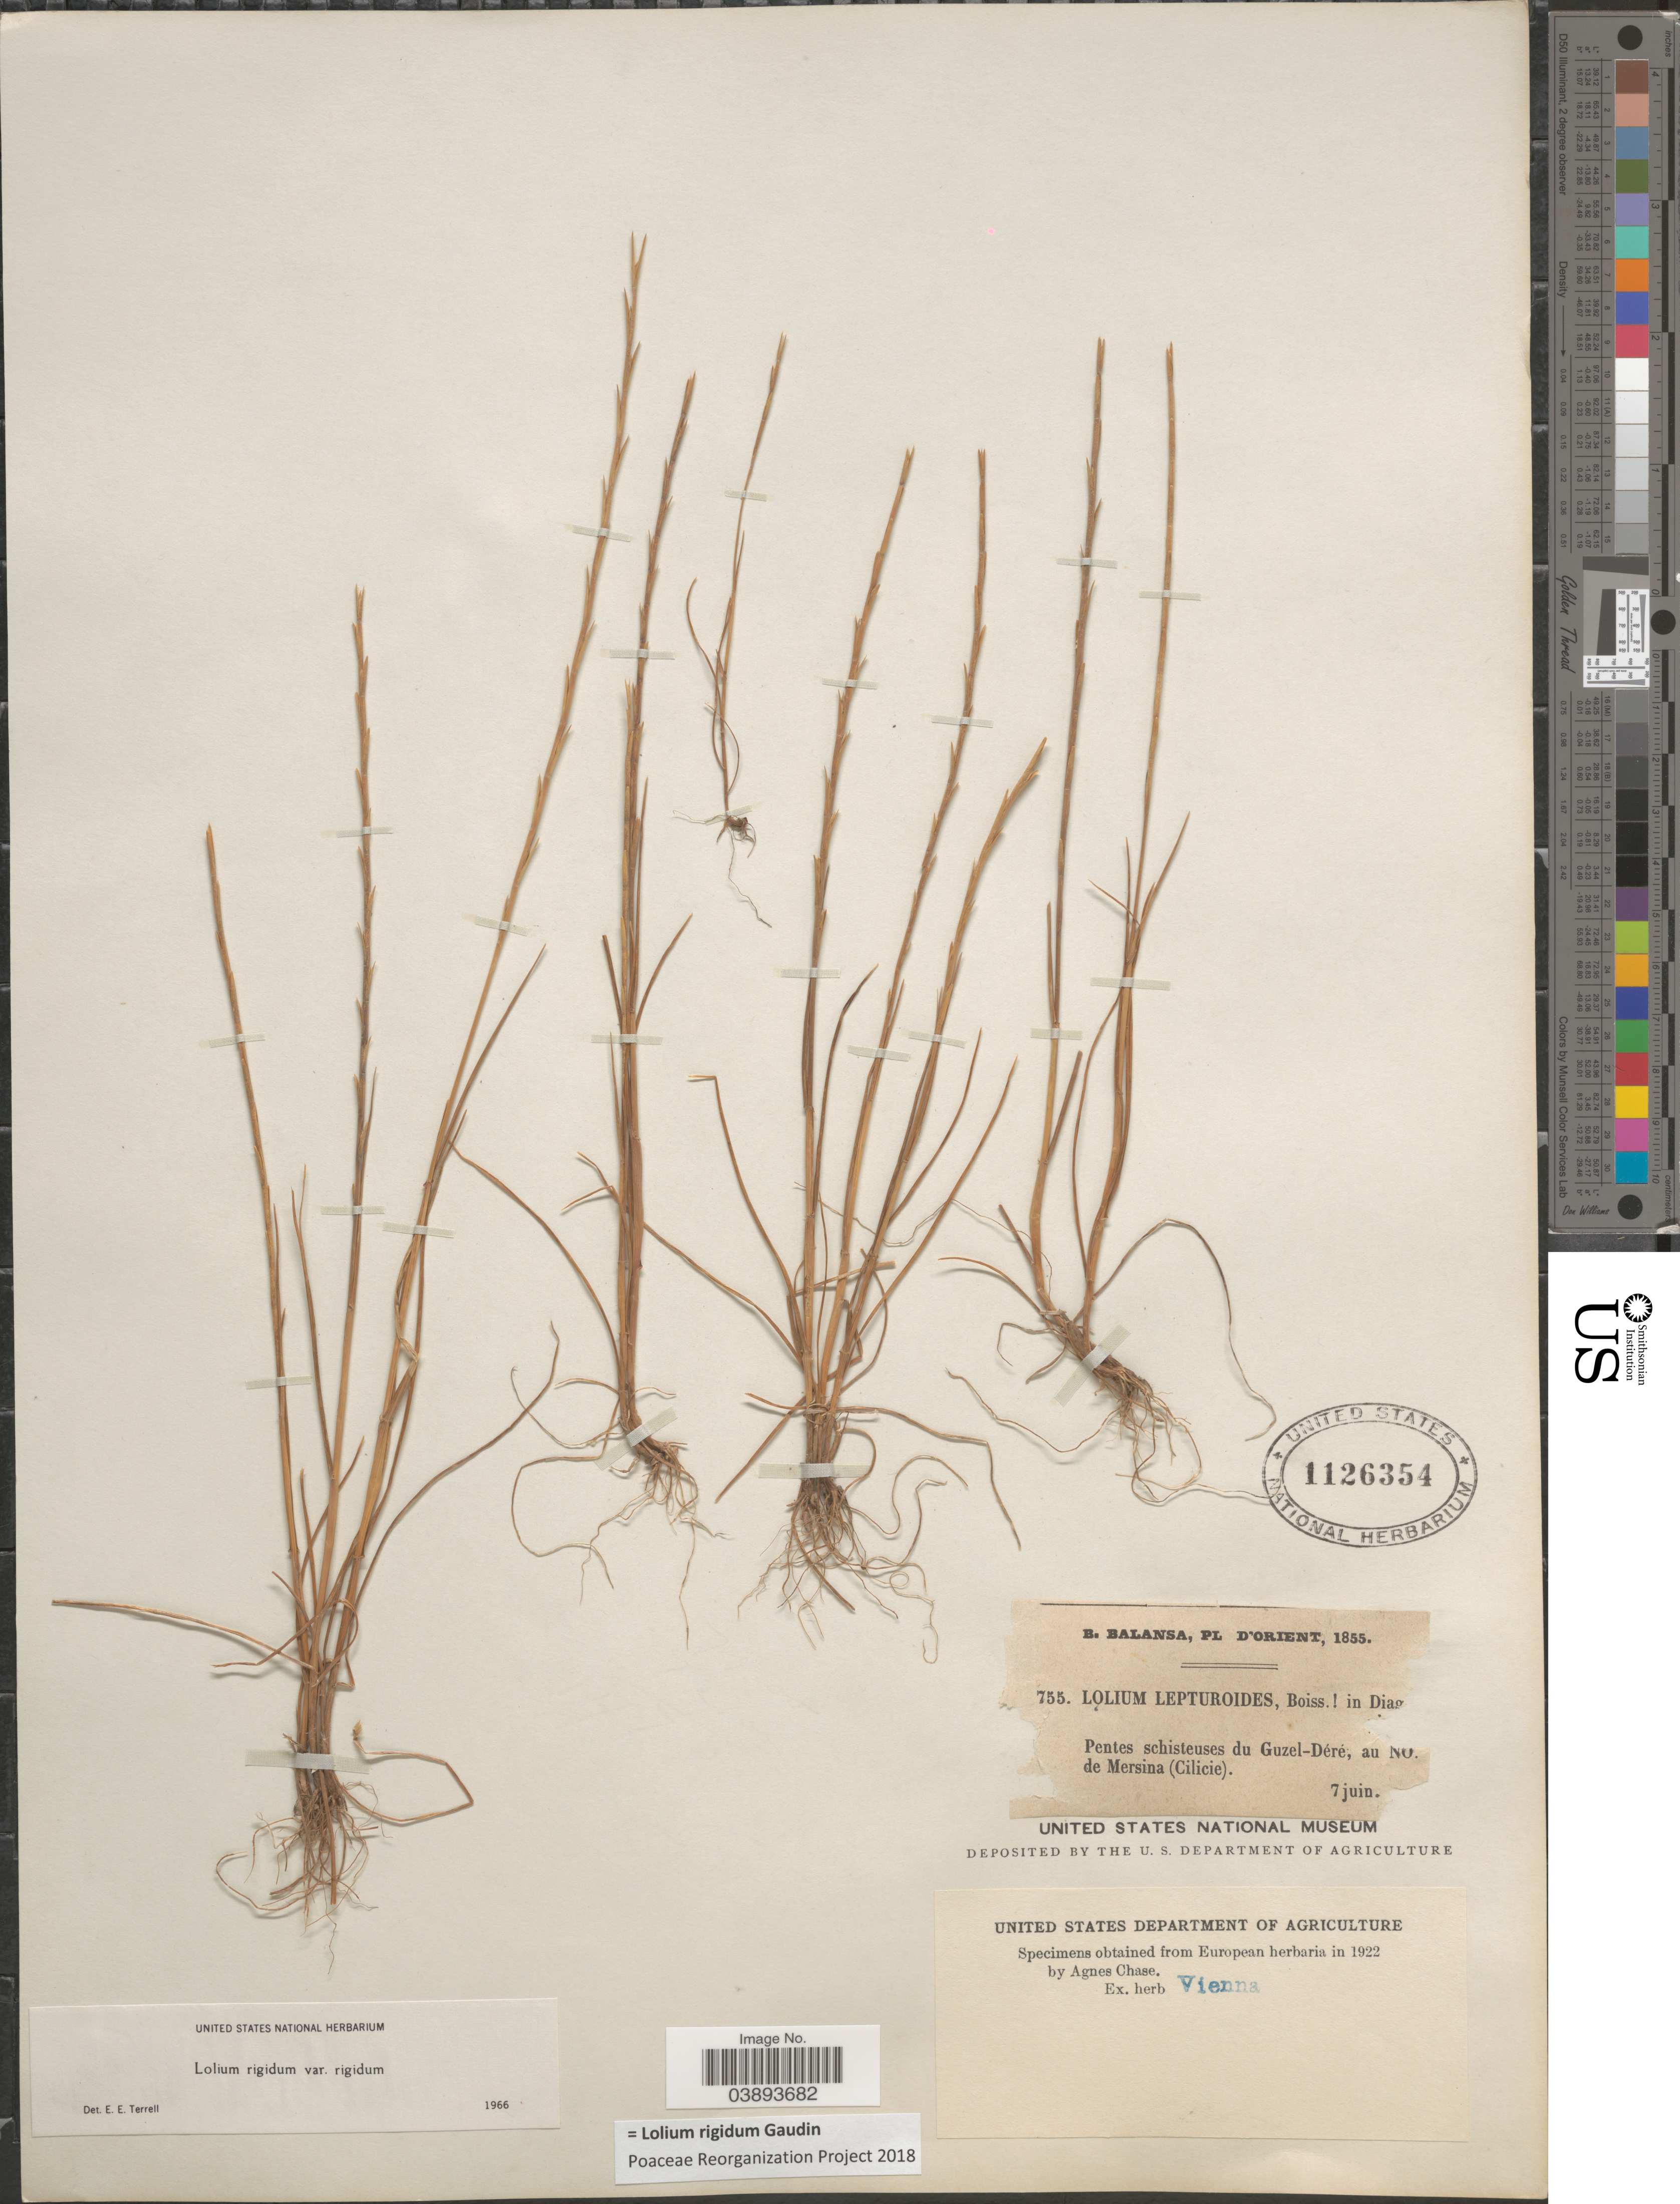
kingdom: Plantae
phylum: Tracheophyta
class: Liliopsida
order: Poales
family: Poaceae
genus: Lolium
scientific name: Lolium rigidum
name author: Gaudin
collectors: B. Balansa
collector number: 755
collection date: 1855-06-07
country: Turkey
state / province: Mersin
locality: D'Orient. Pentes schisteuses du Guzel-Déré, au NO de Mersina (Cilicie).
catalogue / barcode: US 1126354